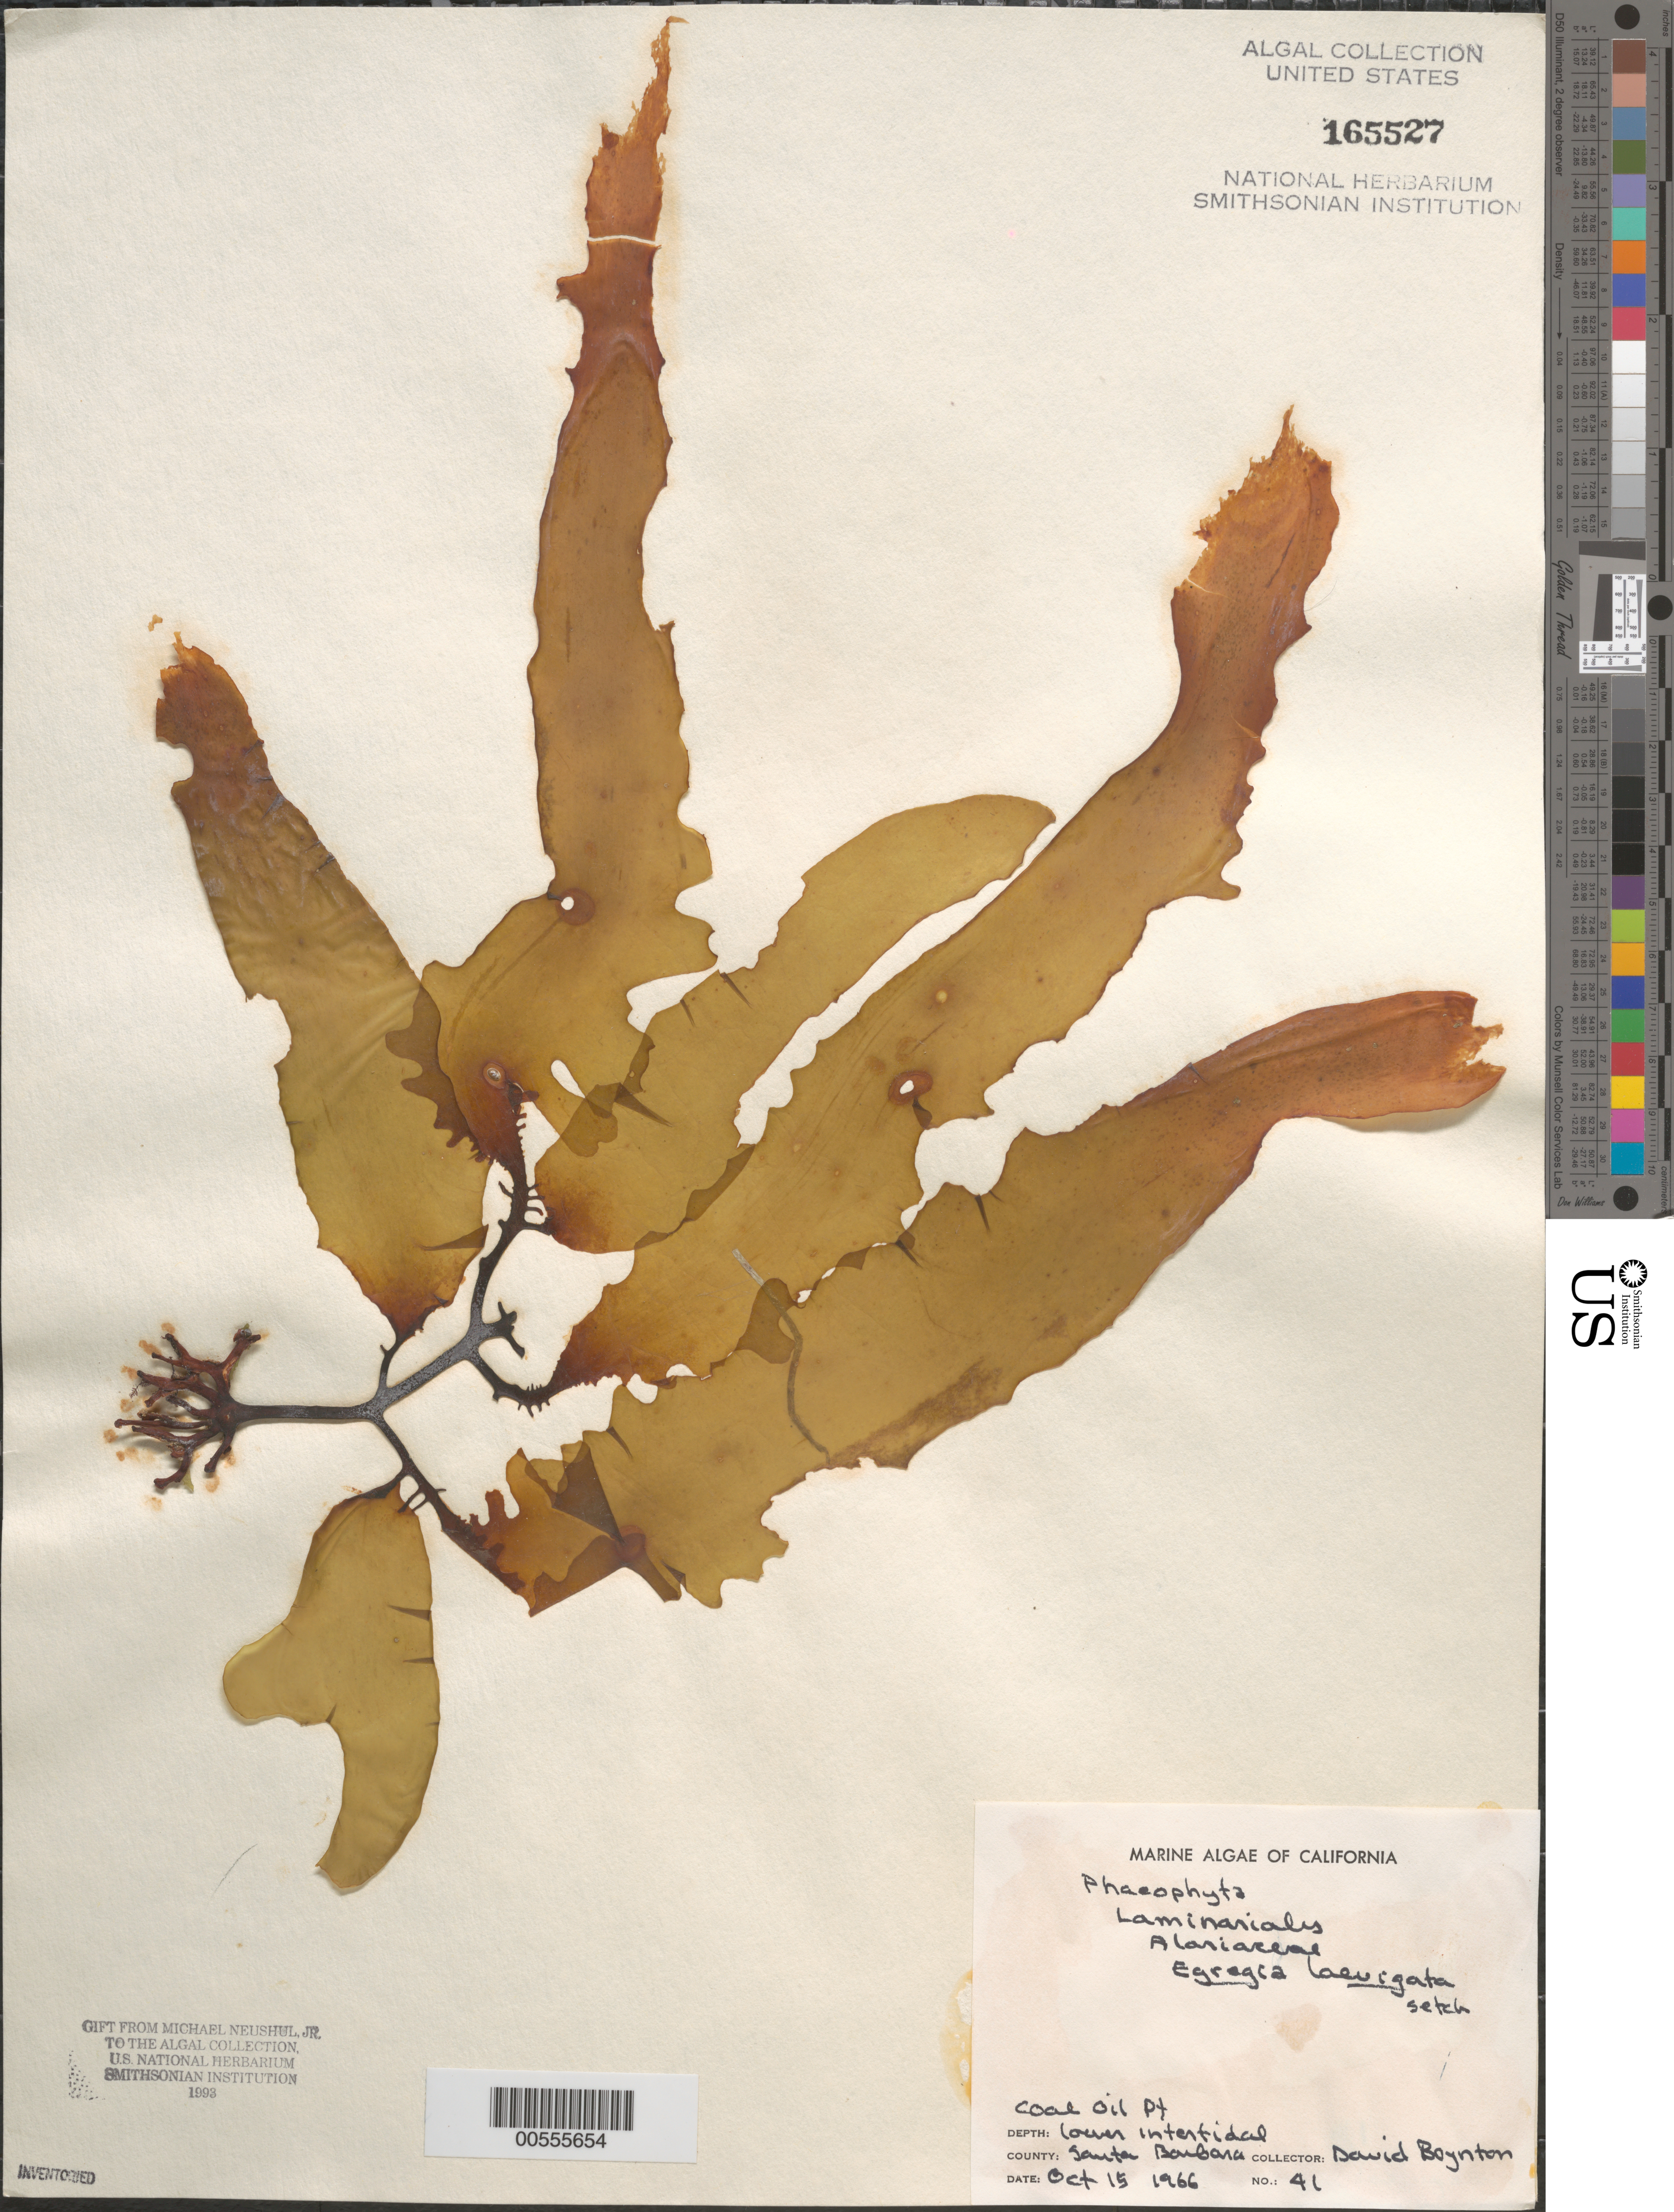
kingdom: Chromista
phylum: Ochrophyta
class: Phaeophyceae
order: Laminariales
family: Lessoniaceae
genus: Egregia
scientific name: Egregia menziesii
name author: (Turner) Aresch.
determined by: Algae name updating Project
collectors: D. Boynton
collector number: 41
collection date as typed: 15 Oct 1966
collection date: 1966-10-15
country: United States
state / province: California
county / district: Santa Barbara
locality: Coal Oil Point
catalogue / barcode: US 165527